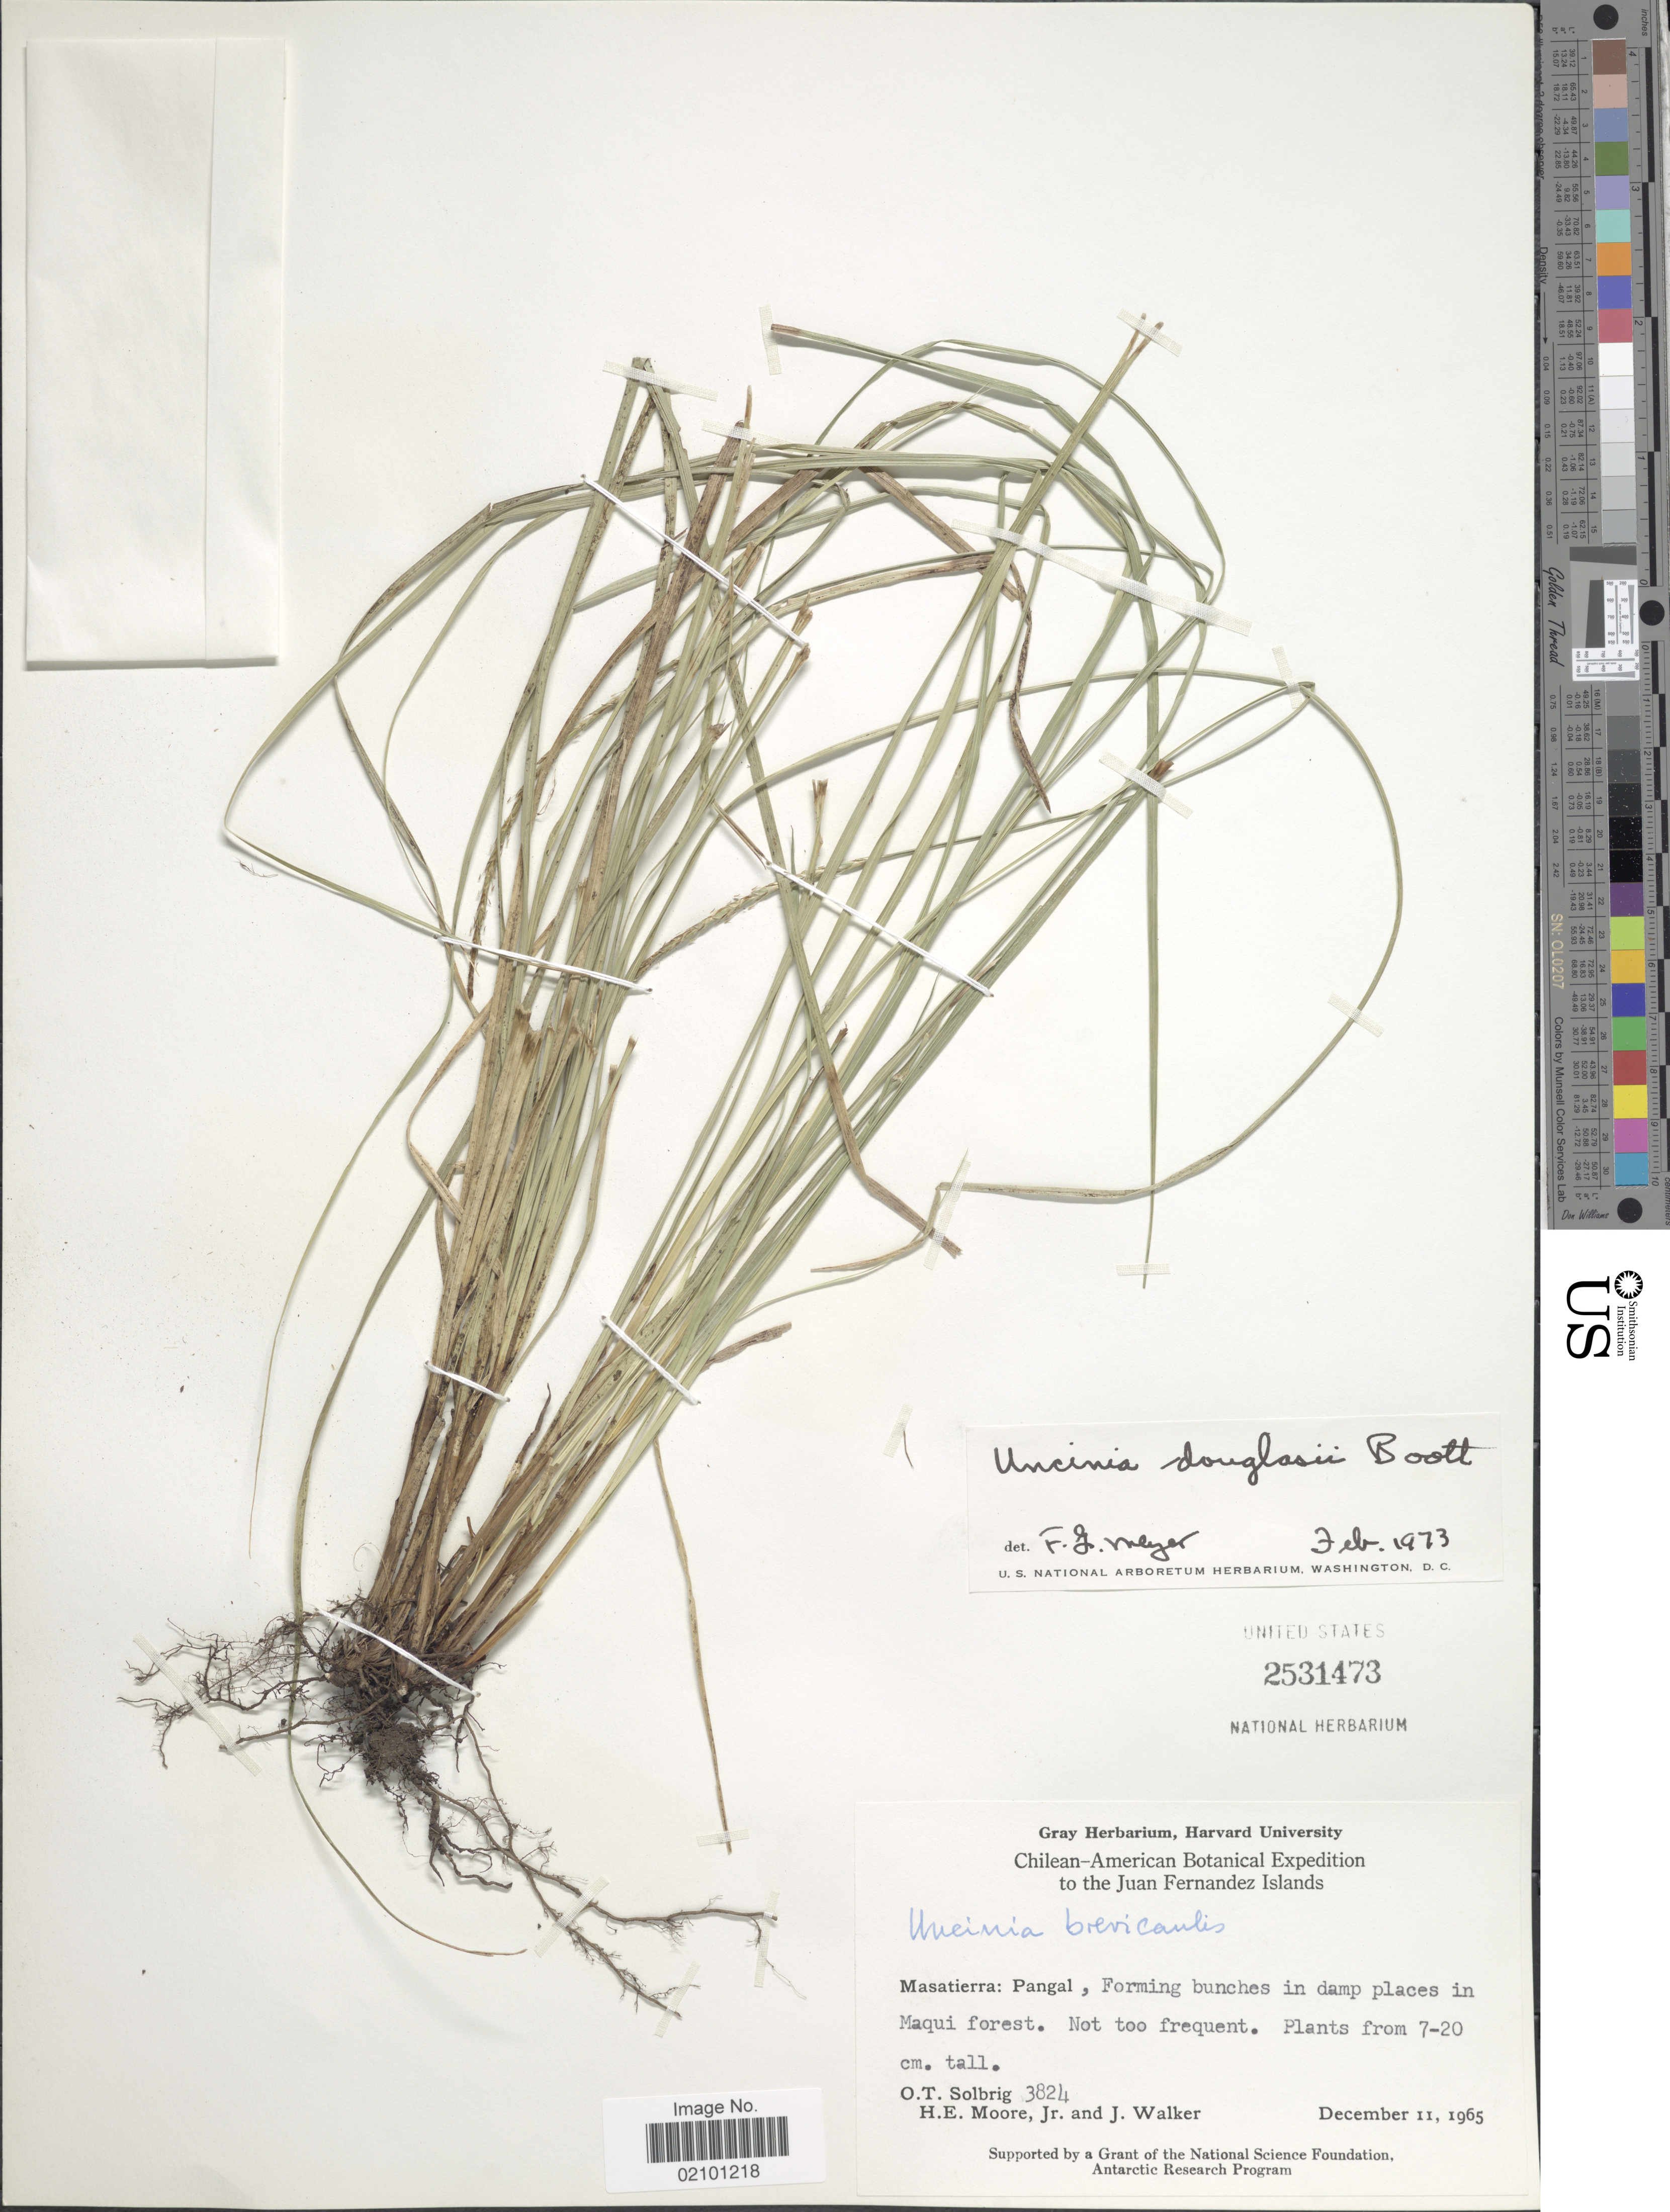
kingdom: Plantae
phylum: Tracheophyta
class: Liliopsida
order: Poales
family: Cyperaceae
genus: Carex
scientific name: Carex fernandesiana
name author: (Nees ex Boeckeler) J.R. Starr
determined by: Strong, Mark T., (BOT), Smithsonian Institution - National Museum of Natural History (UNITED STATES)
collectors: O. T. Solbrig, H. Moore & J. Walker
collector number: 3824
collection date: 1965-12-11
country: Chile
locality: Masatierra: Pangal, Forming bunches in damp places in Maqui forest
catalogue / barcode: US 2531473